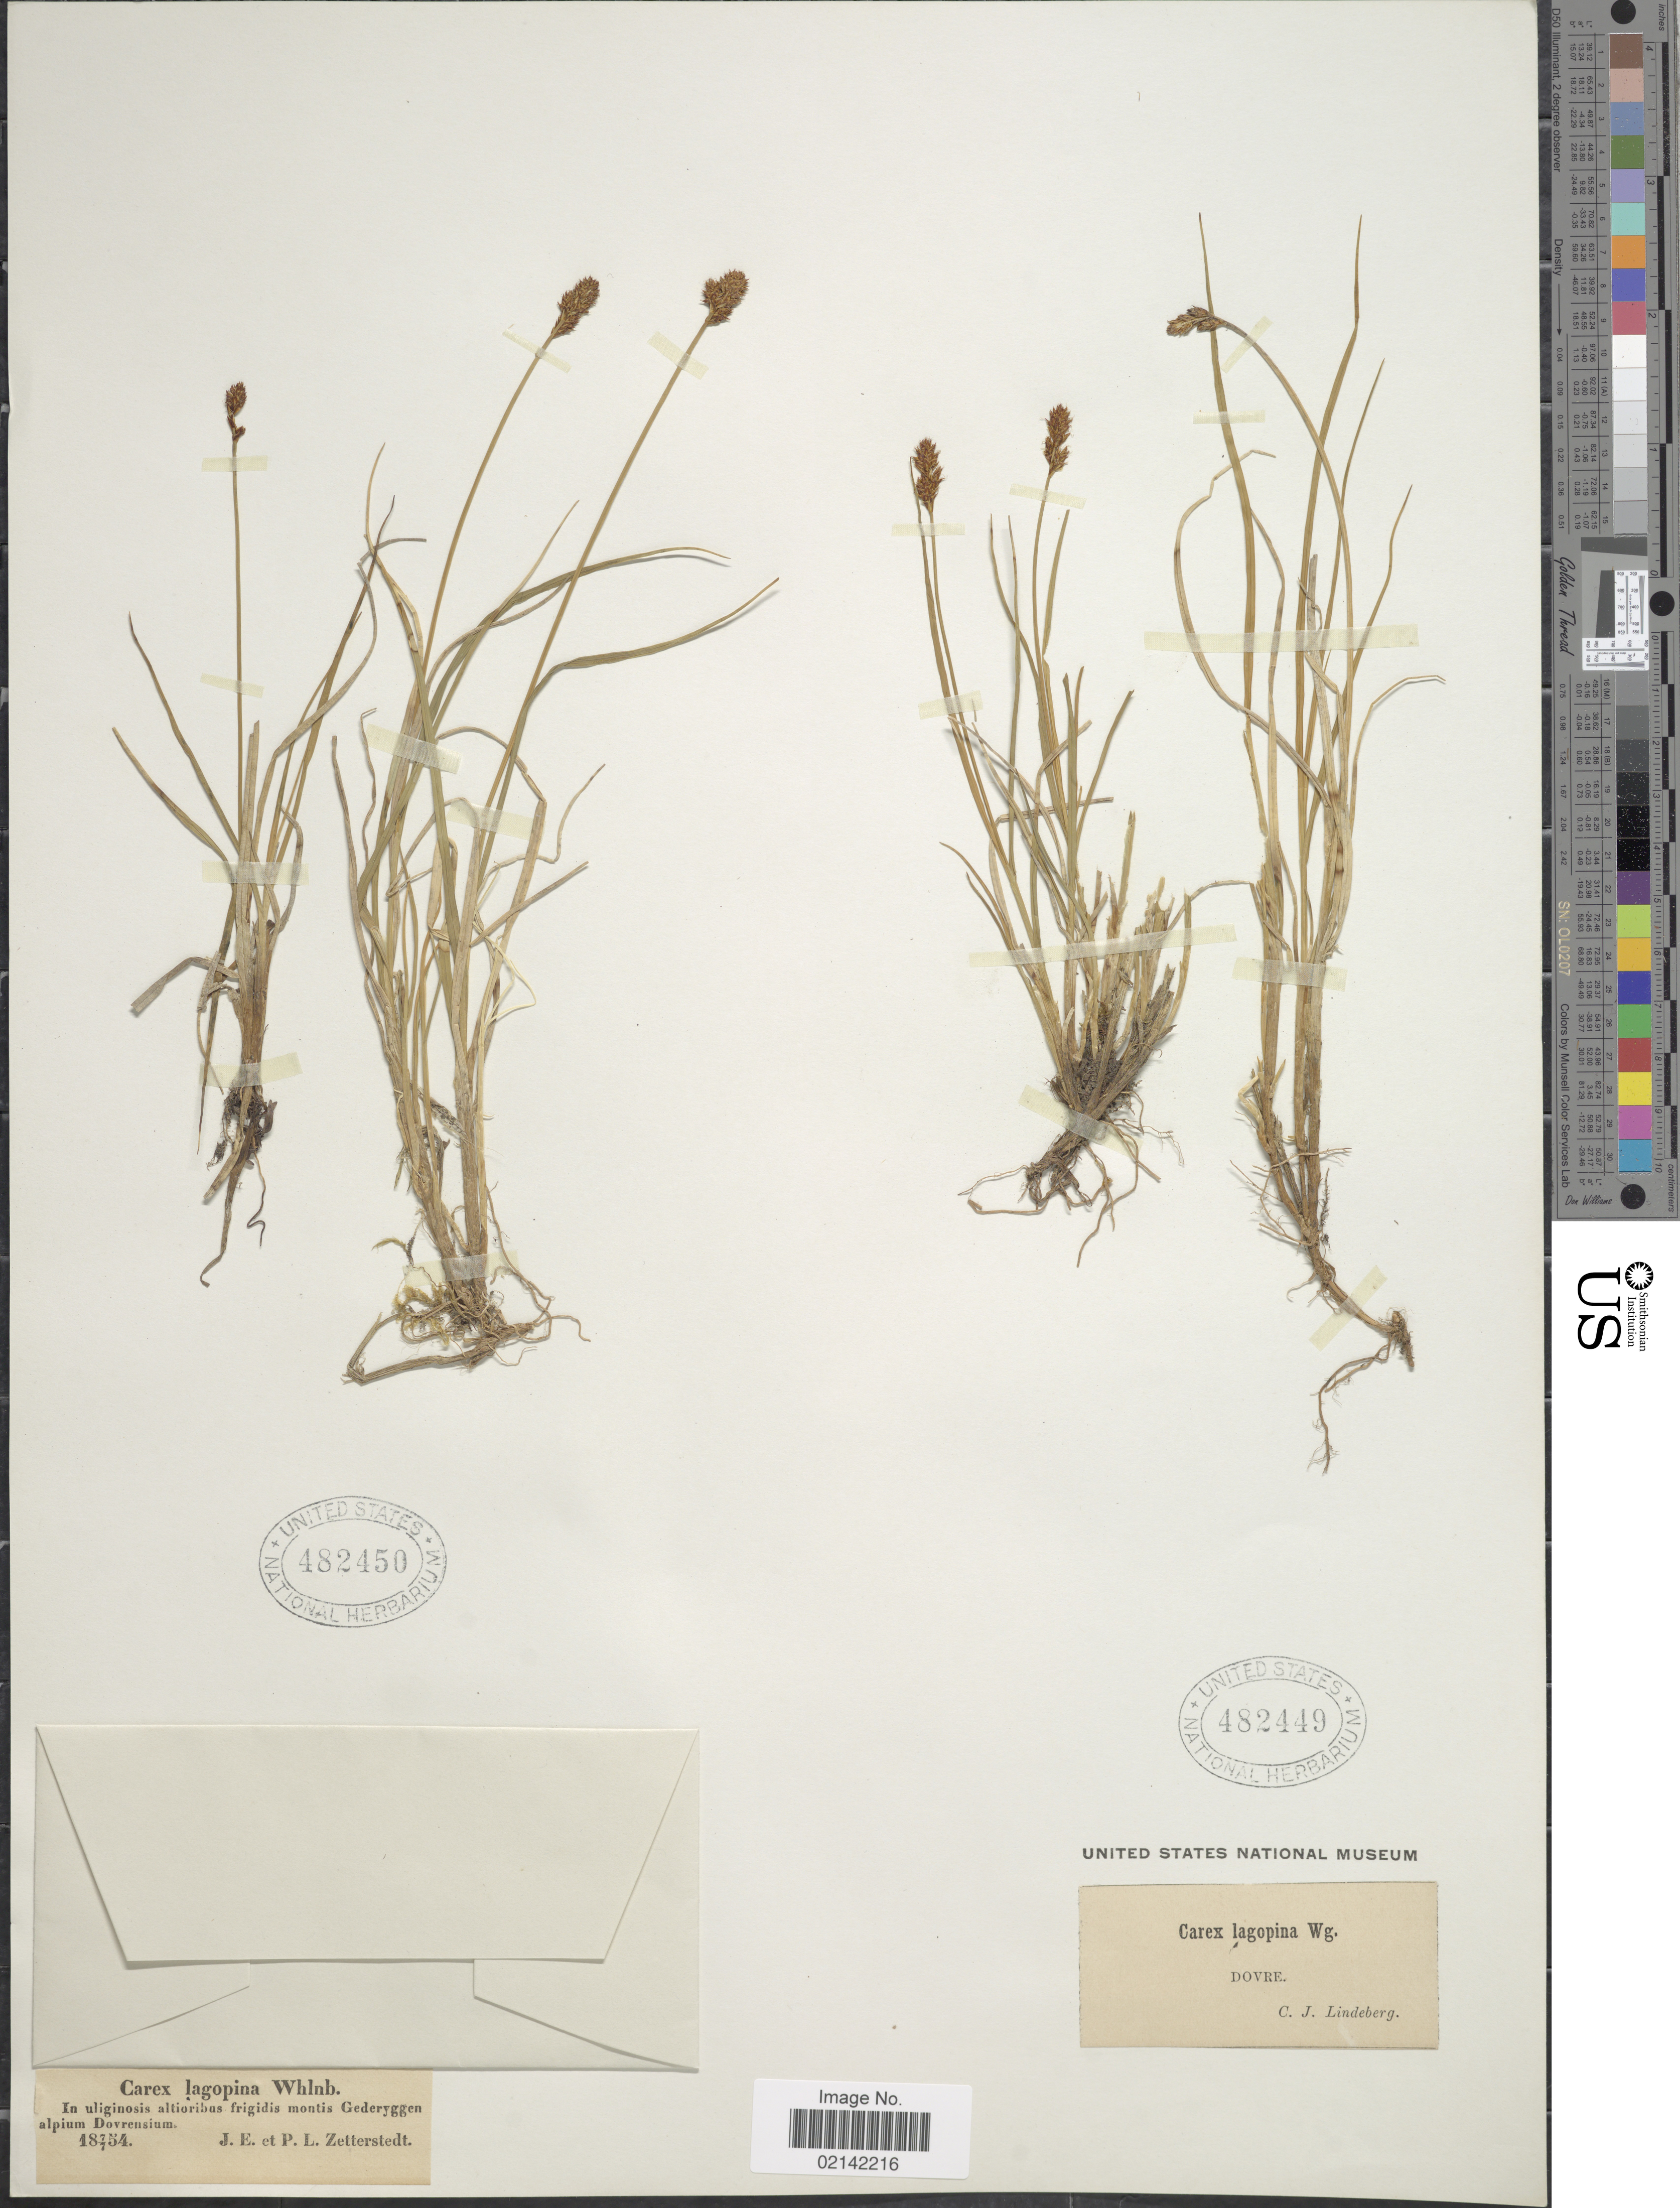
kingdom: Plantae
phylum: Tracheophyta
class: Liliopsida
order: Poales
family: Cyperaceae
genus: Carex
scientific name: Carex lachenalii subsp. lachenalii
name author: Schkuhr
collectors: J.E. Zetterstedt & P. Zetterstedt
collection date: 1854-07-07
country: Norway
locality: In uliginosis altioribus frigidis montis Gederyggen alpium Dovrensium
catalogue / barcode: US 482450-2